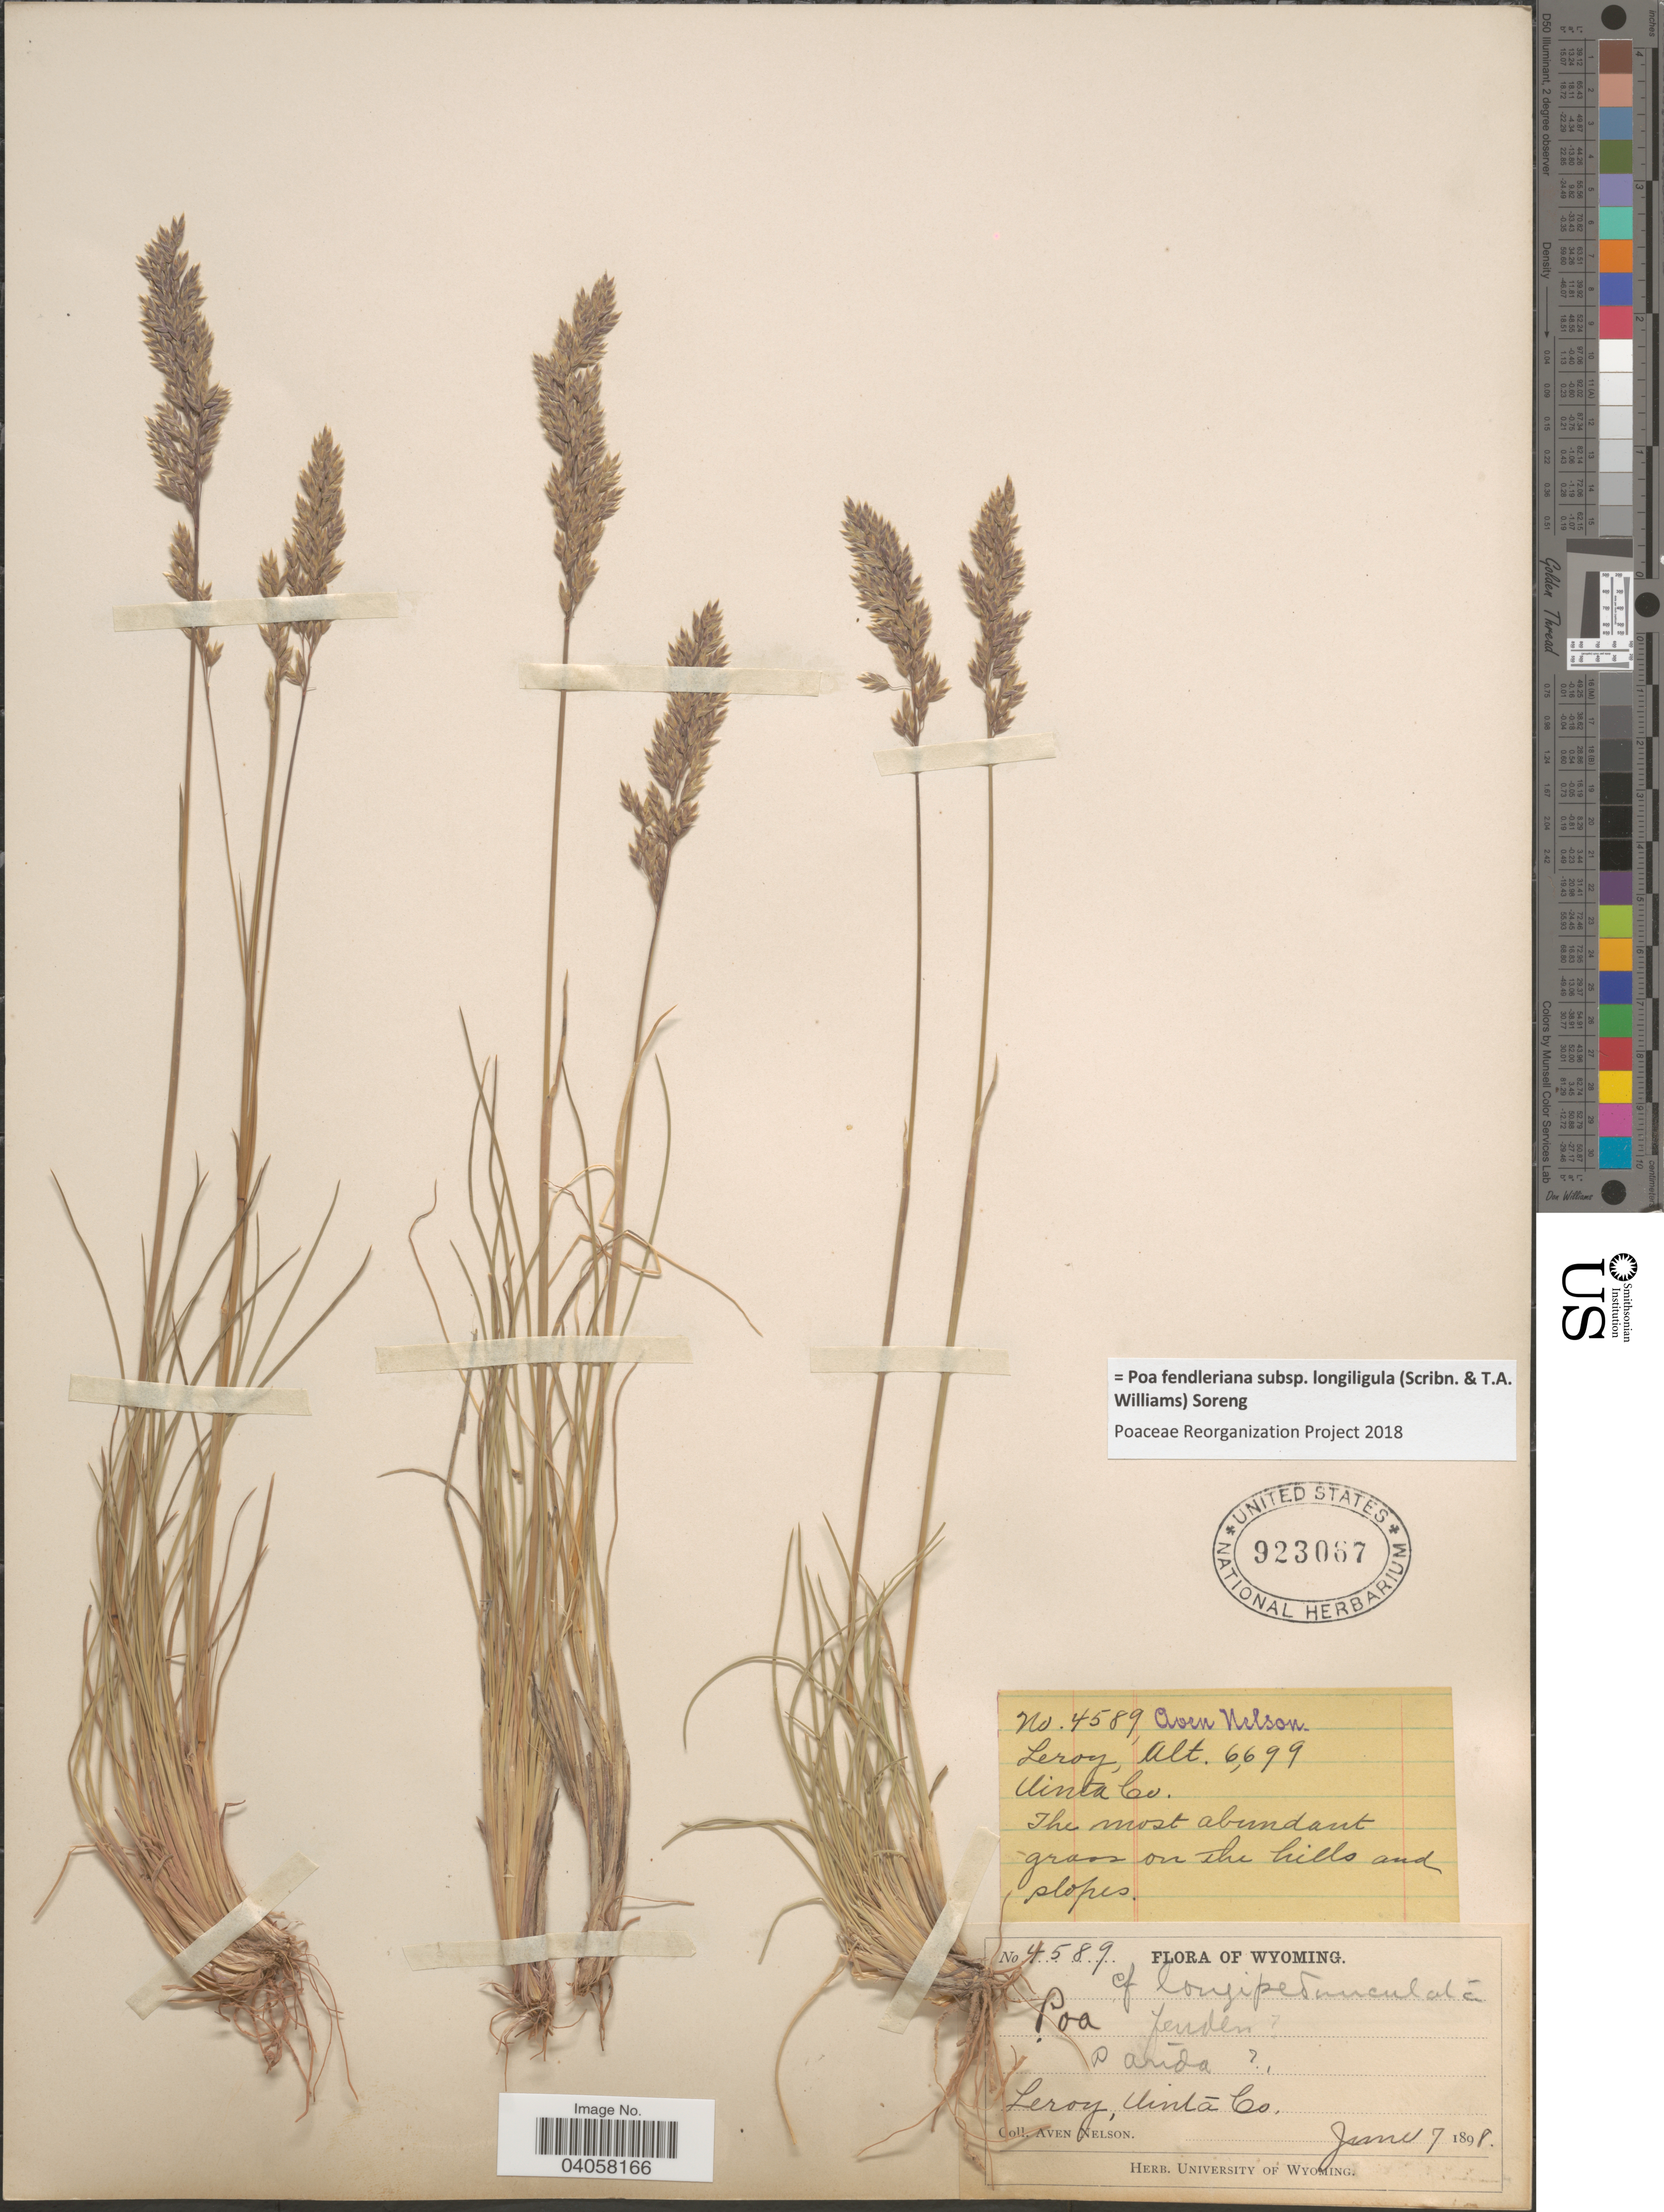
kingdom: Plantae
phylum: Tracheophyta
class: Liliopsida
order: Poales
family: Poaceae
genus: Poa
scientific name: Poa fendleriana subsp. longiligula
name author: (Scribn. & T.A. Williams) Soreng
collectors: A. Nelson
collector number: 4589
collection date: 1898-06-07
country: United States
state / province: Wyoming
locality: Leroy, Uinta Co.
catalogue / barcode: US 923067